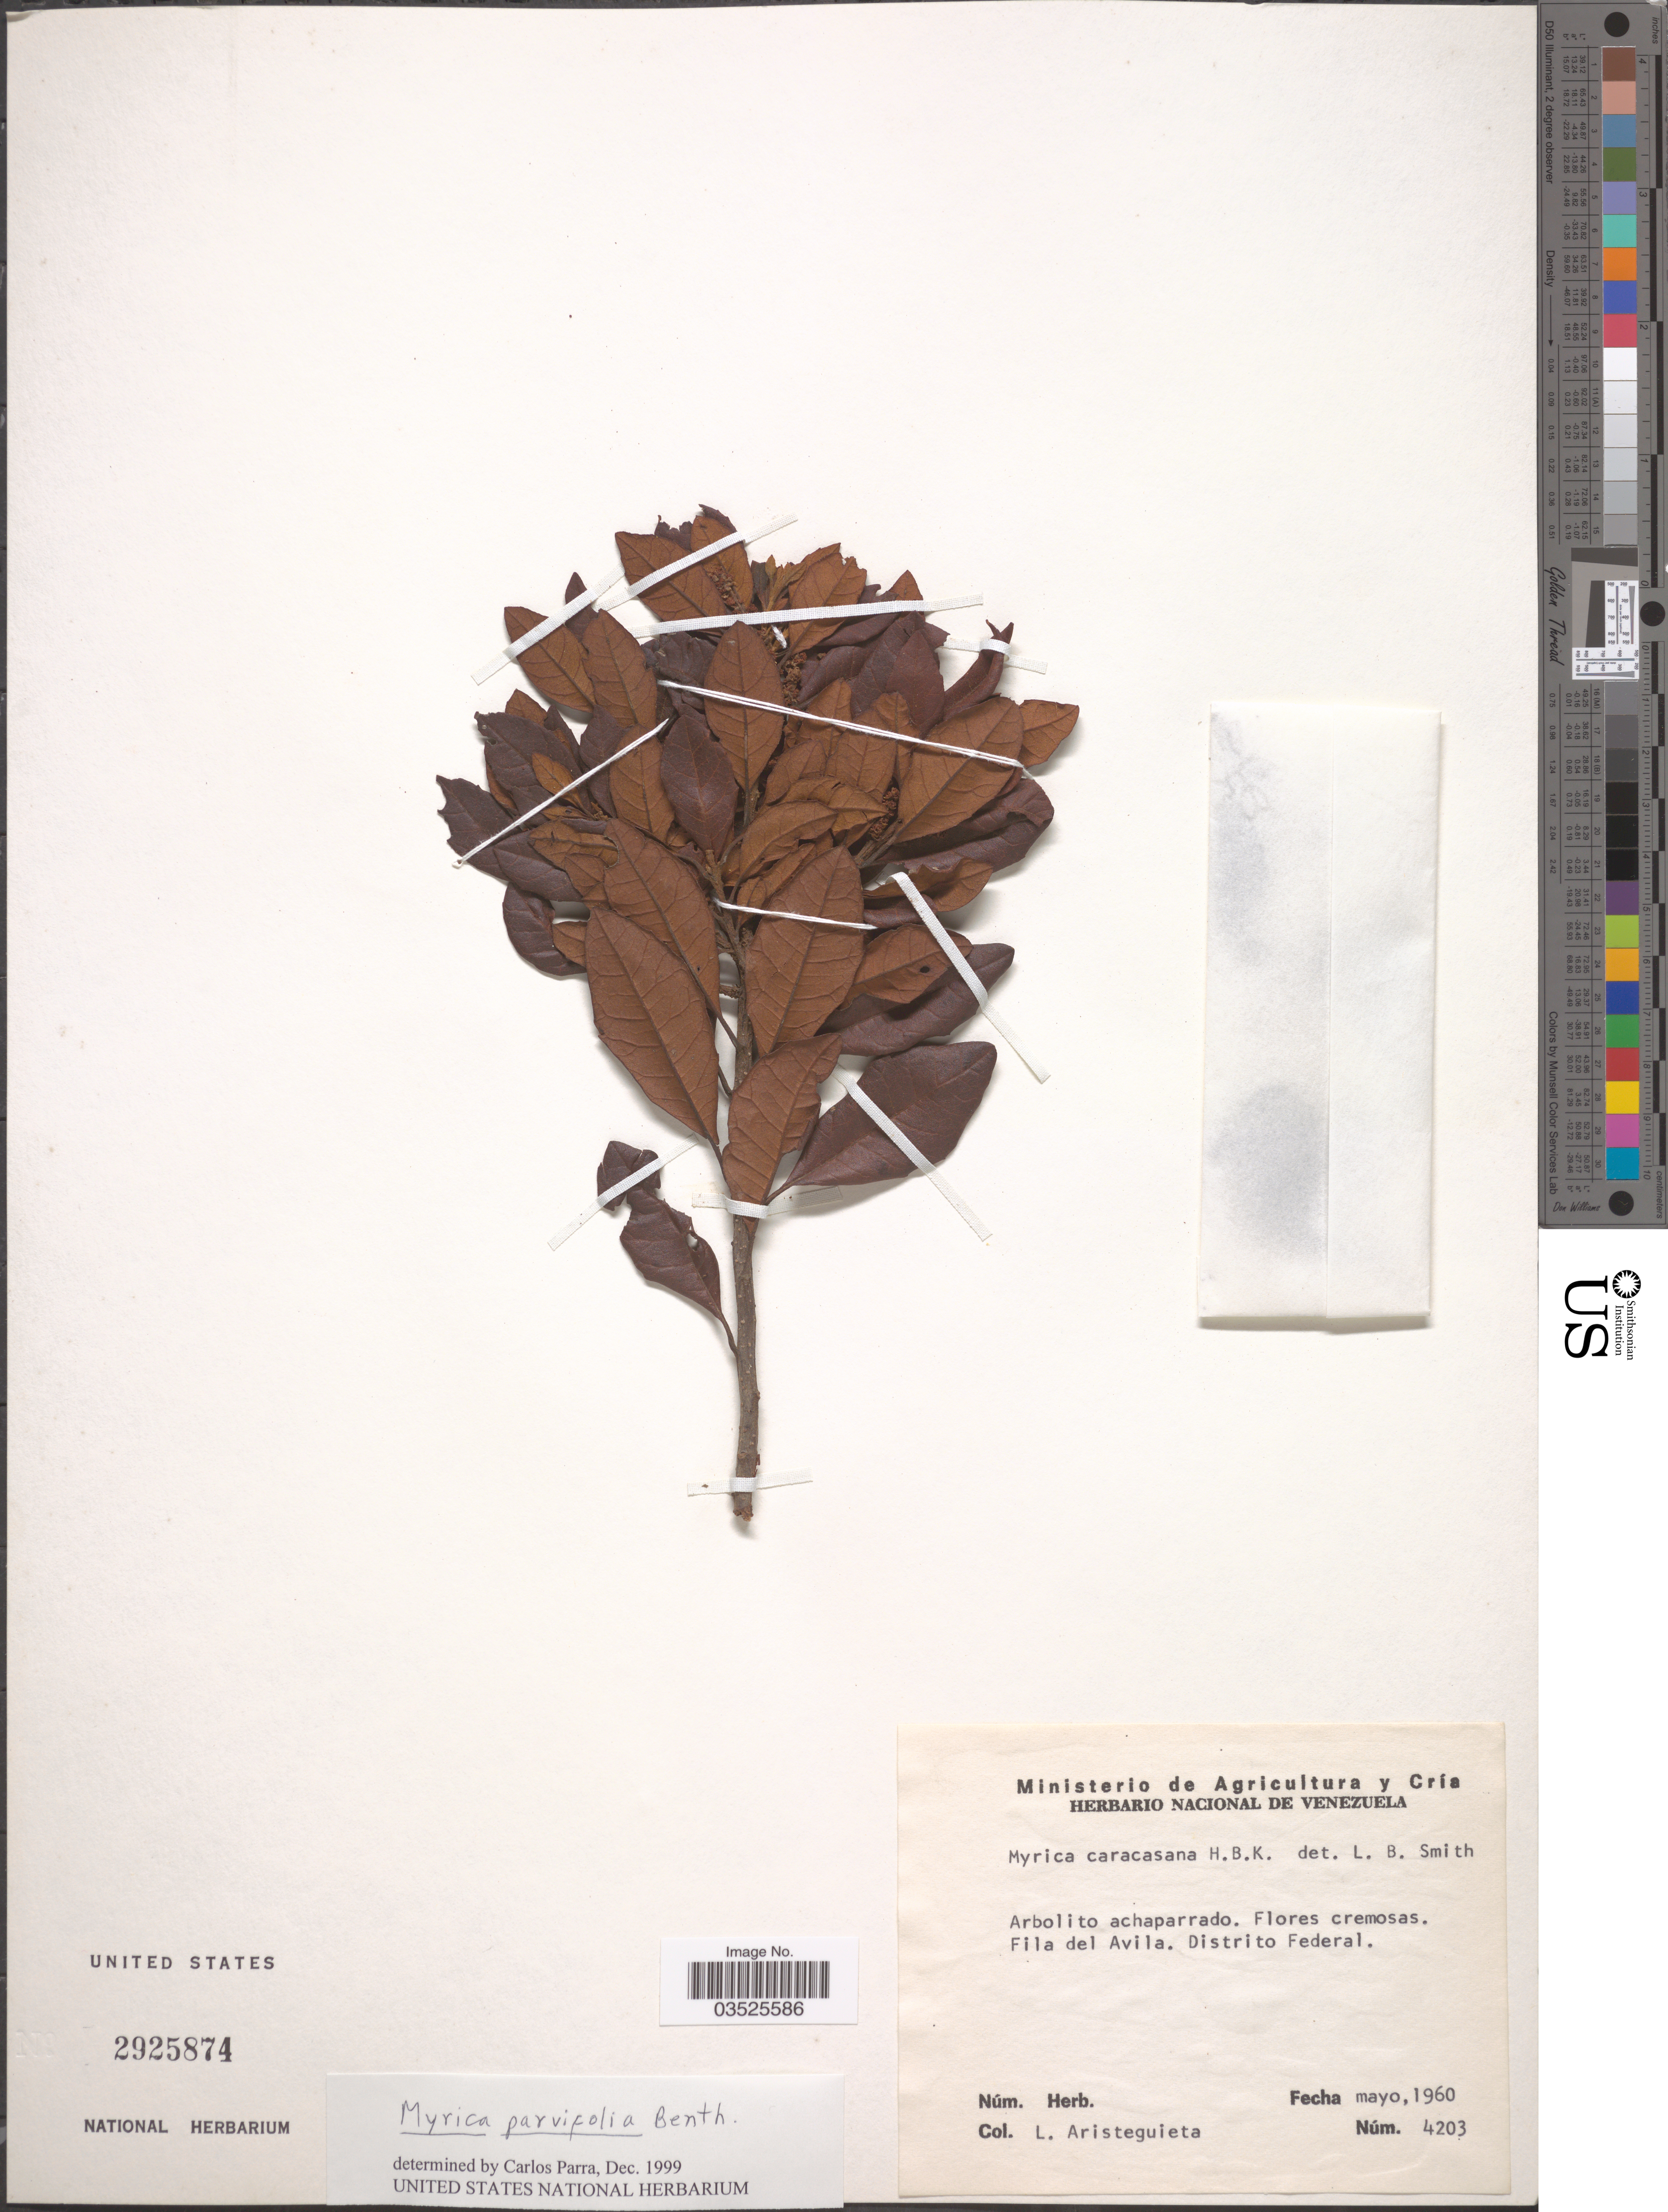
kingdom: Plantae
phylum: Tracheophyta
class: Magnoliopsida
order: Fagales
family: Myricaceae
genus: Morella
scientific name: Morella parvifolia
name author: (Benth.) Parra-Os.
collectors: L. Aristeguieta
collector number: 4203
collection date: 1960-05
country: Venezuela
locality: Fila del Avila. Distrito Federal.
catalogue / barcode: US 2925874